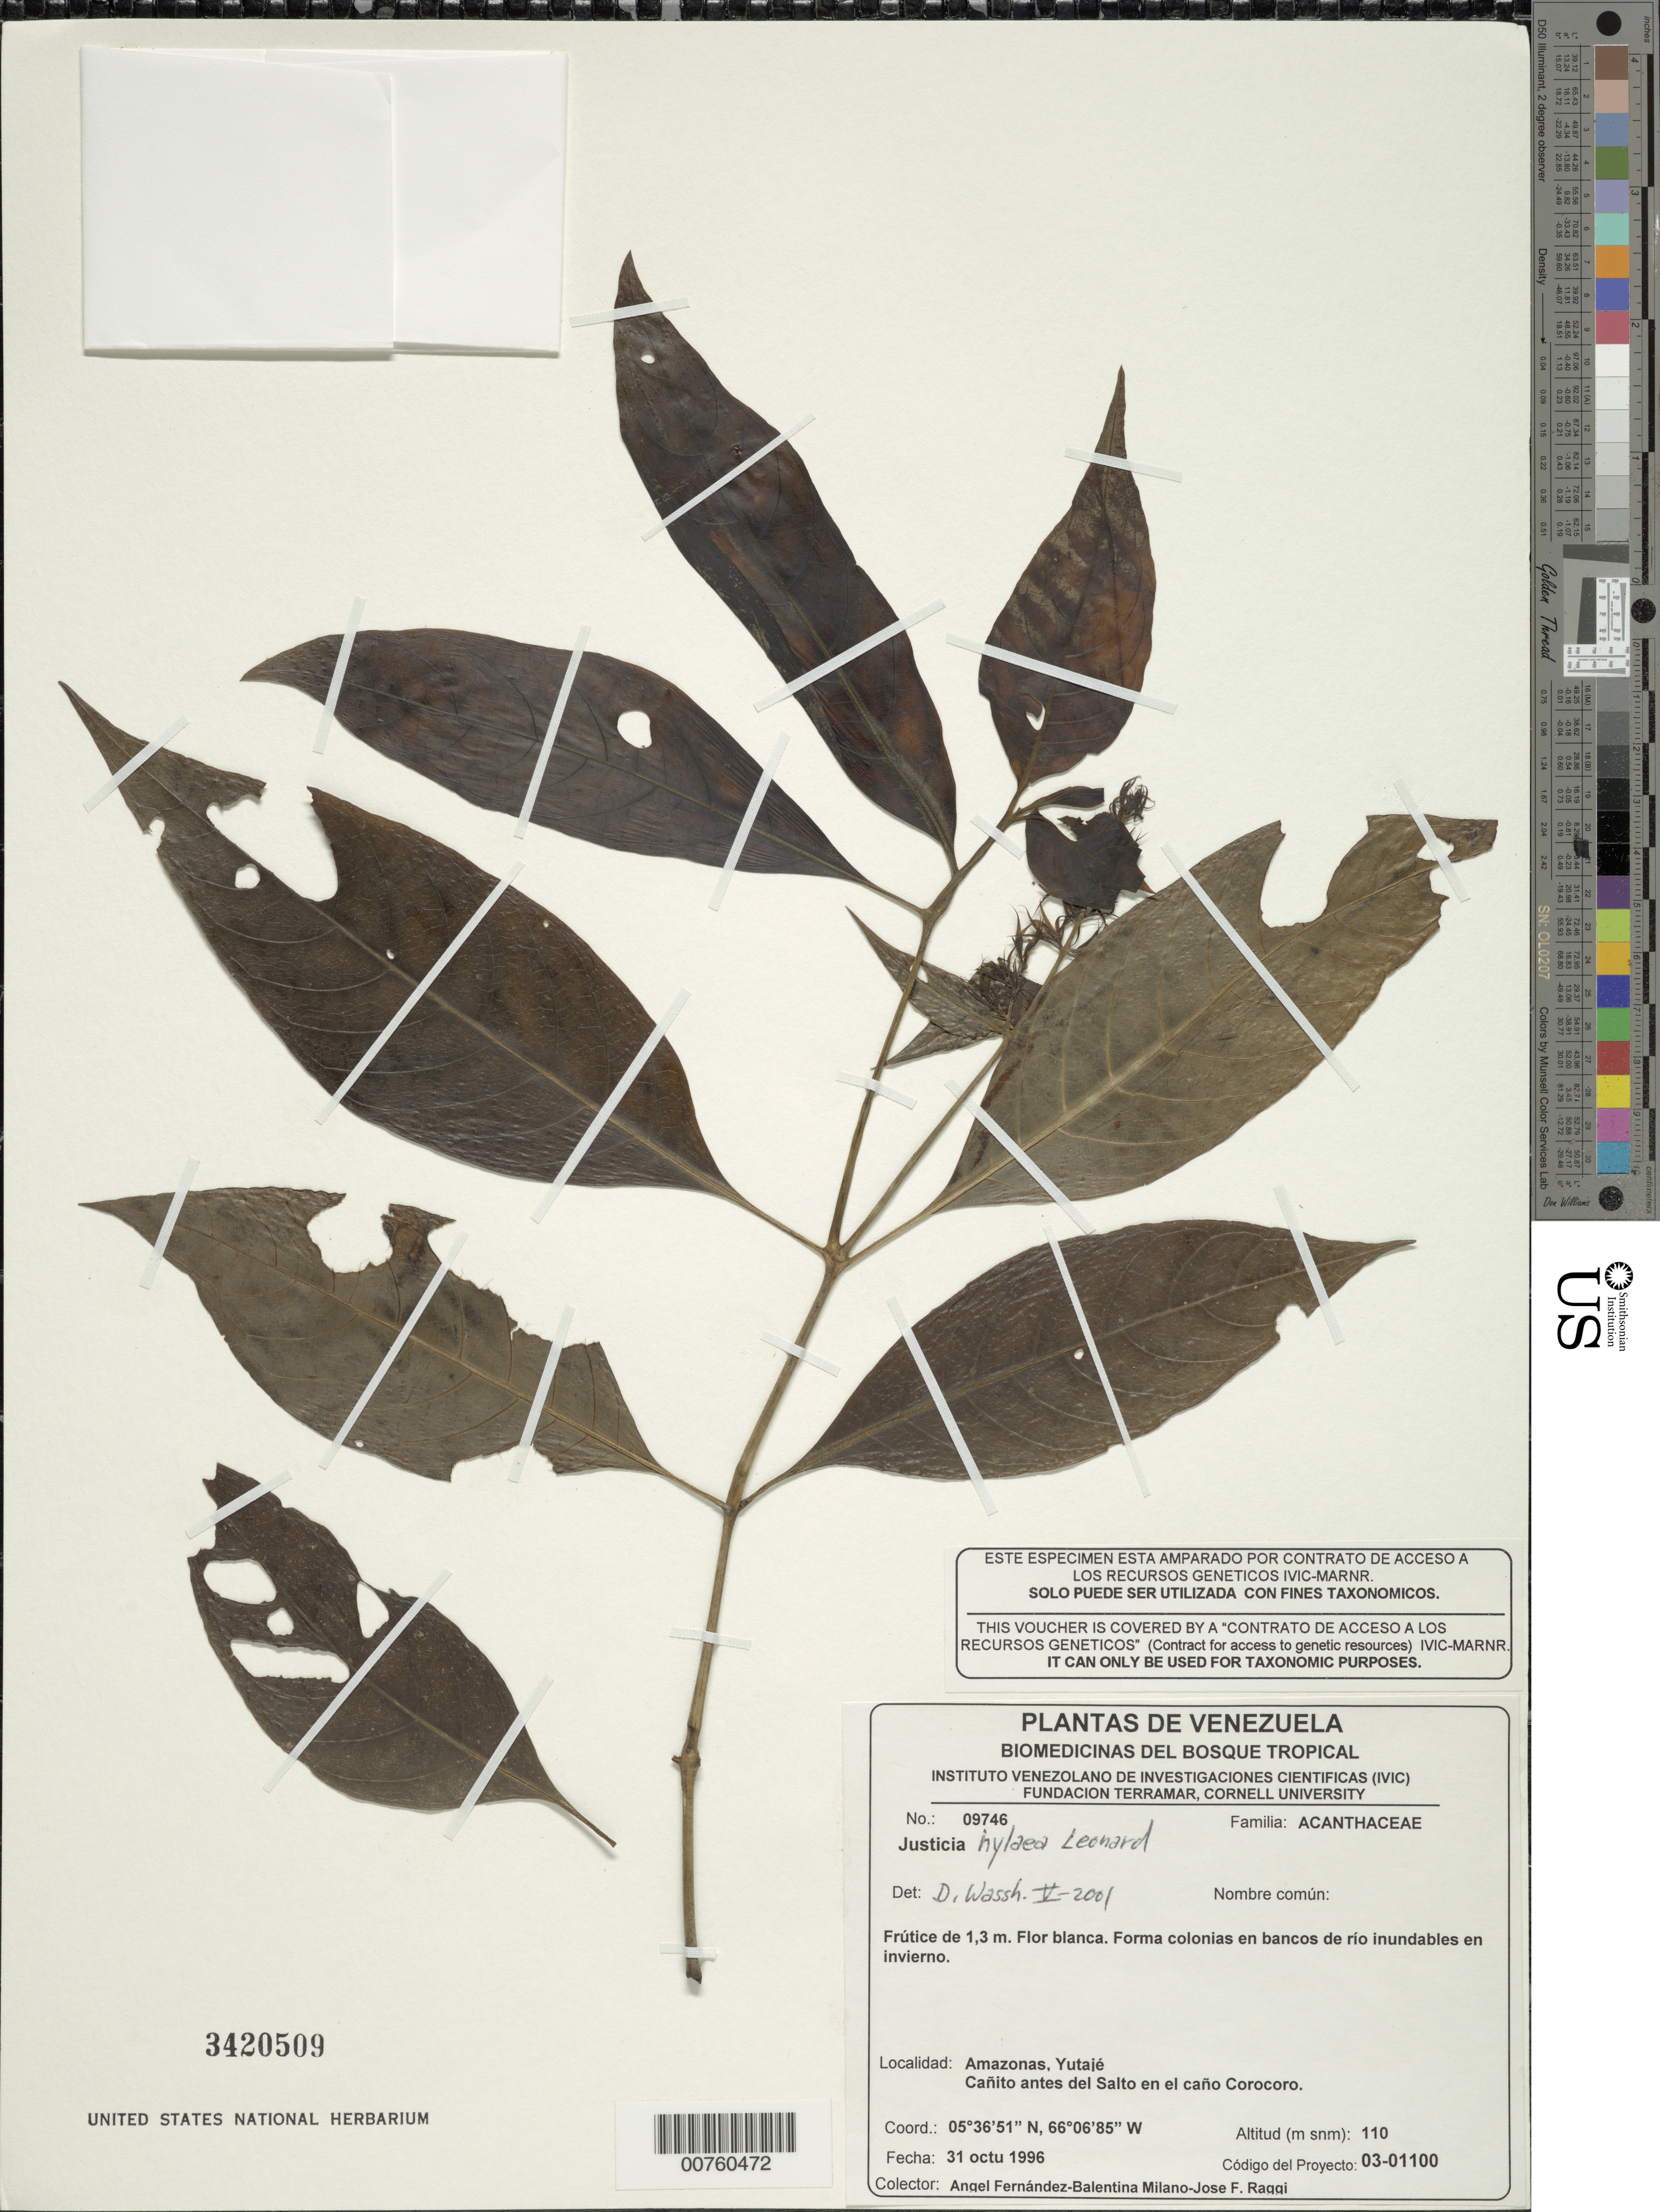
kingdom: Plantae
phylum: Tracheophyta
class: Magnoliopsida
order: Lamiales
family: Acanthaceae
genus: Justicia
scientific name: Justicia hylaea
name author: Leonard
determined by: Wasshausen, Dieter C., (BOT), Smithsonian Institution - National Museum of Natural History (UNITED STATES)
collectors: A. Fernández, B. Milano & J. Raggi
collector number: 9746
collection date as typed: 31-Oct-96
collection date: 1996-10-31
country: Venezuela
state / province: Amazonas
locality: Yutajé, cañito antes del Salto en el Caño Corocoro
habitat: Bancos del rio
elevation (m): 110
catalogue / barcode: US 3420509